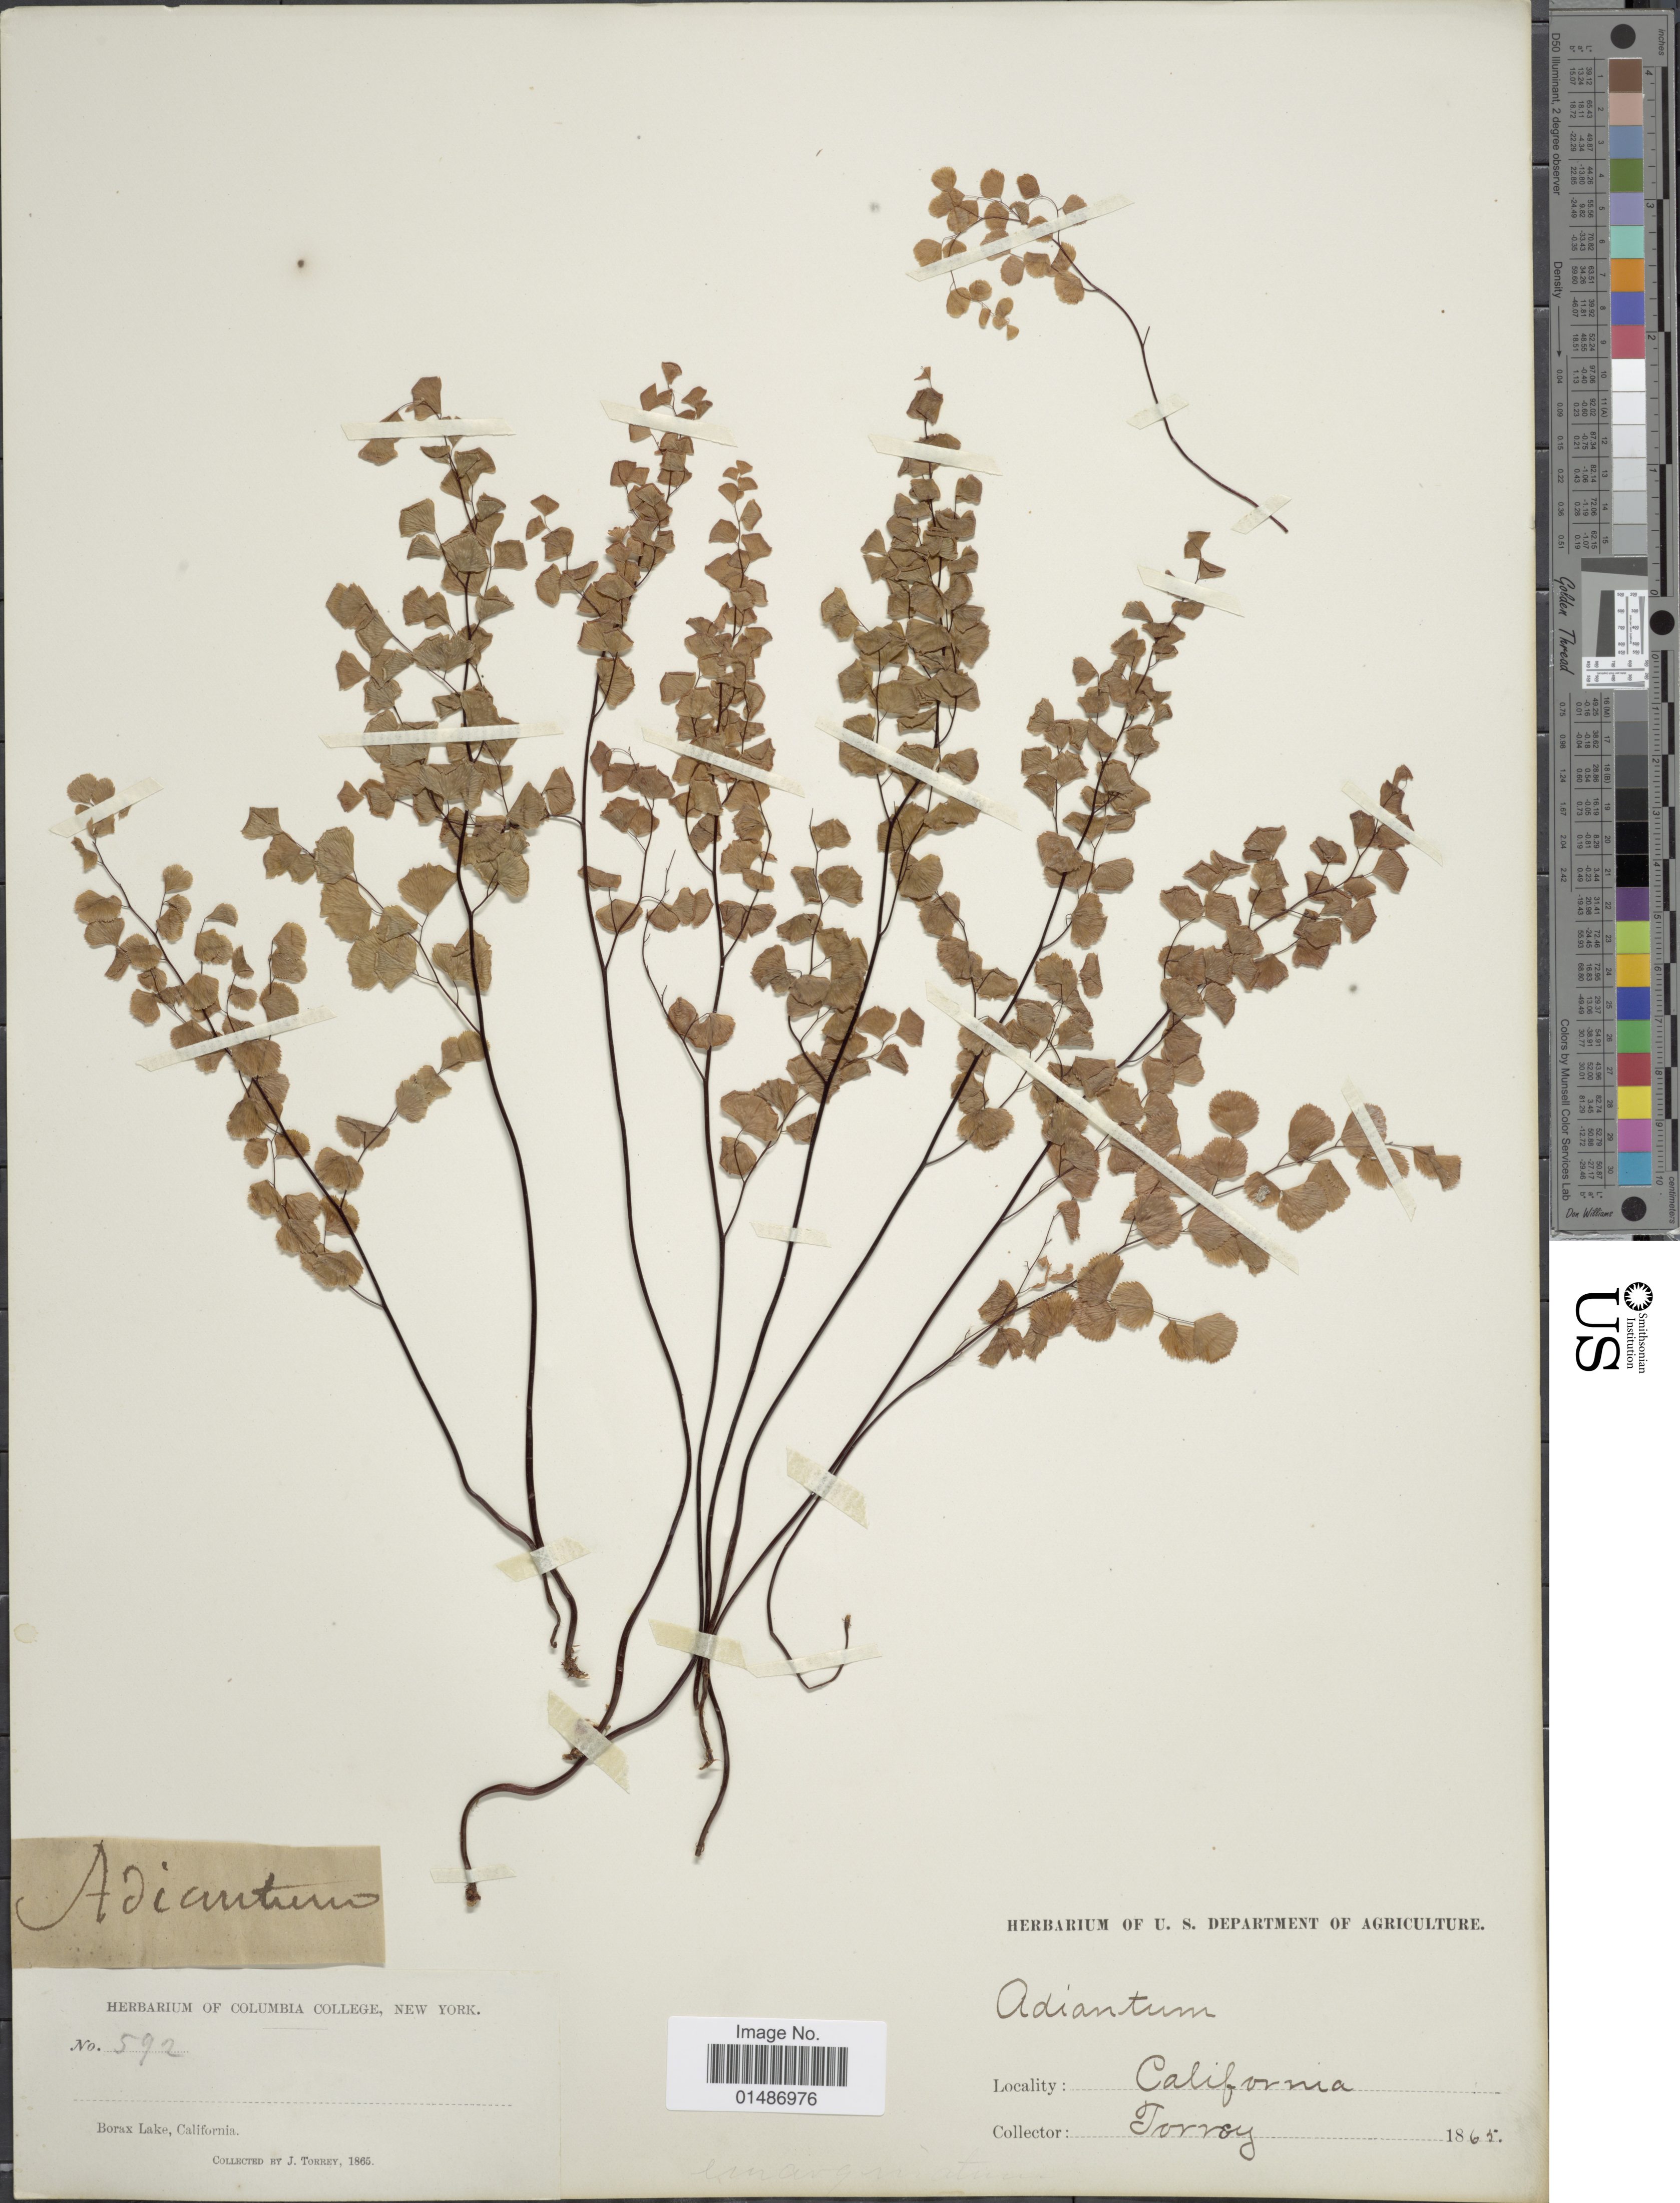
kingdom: Plantae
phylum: Tracheophyta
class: Polypodiopsida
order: Polypodiales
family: Pteridaceae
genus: Adiantum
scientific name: Adiantum jordanii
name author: C.H. Mull.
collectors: J. Torrey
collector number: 592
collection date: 1865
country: United States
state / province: California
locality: Borax Lake.